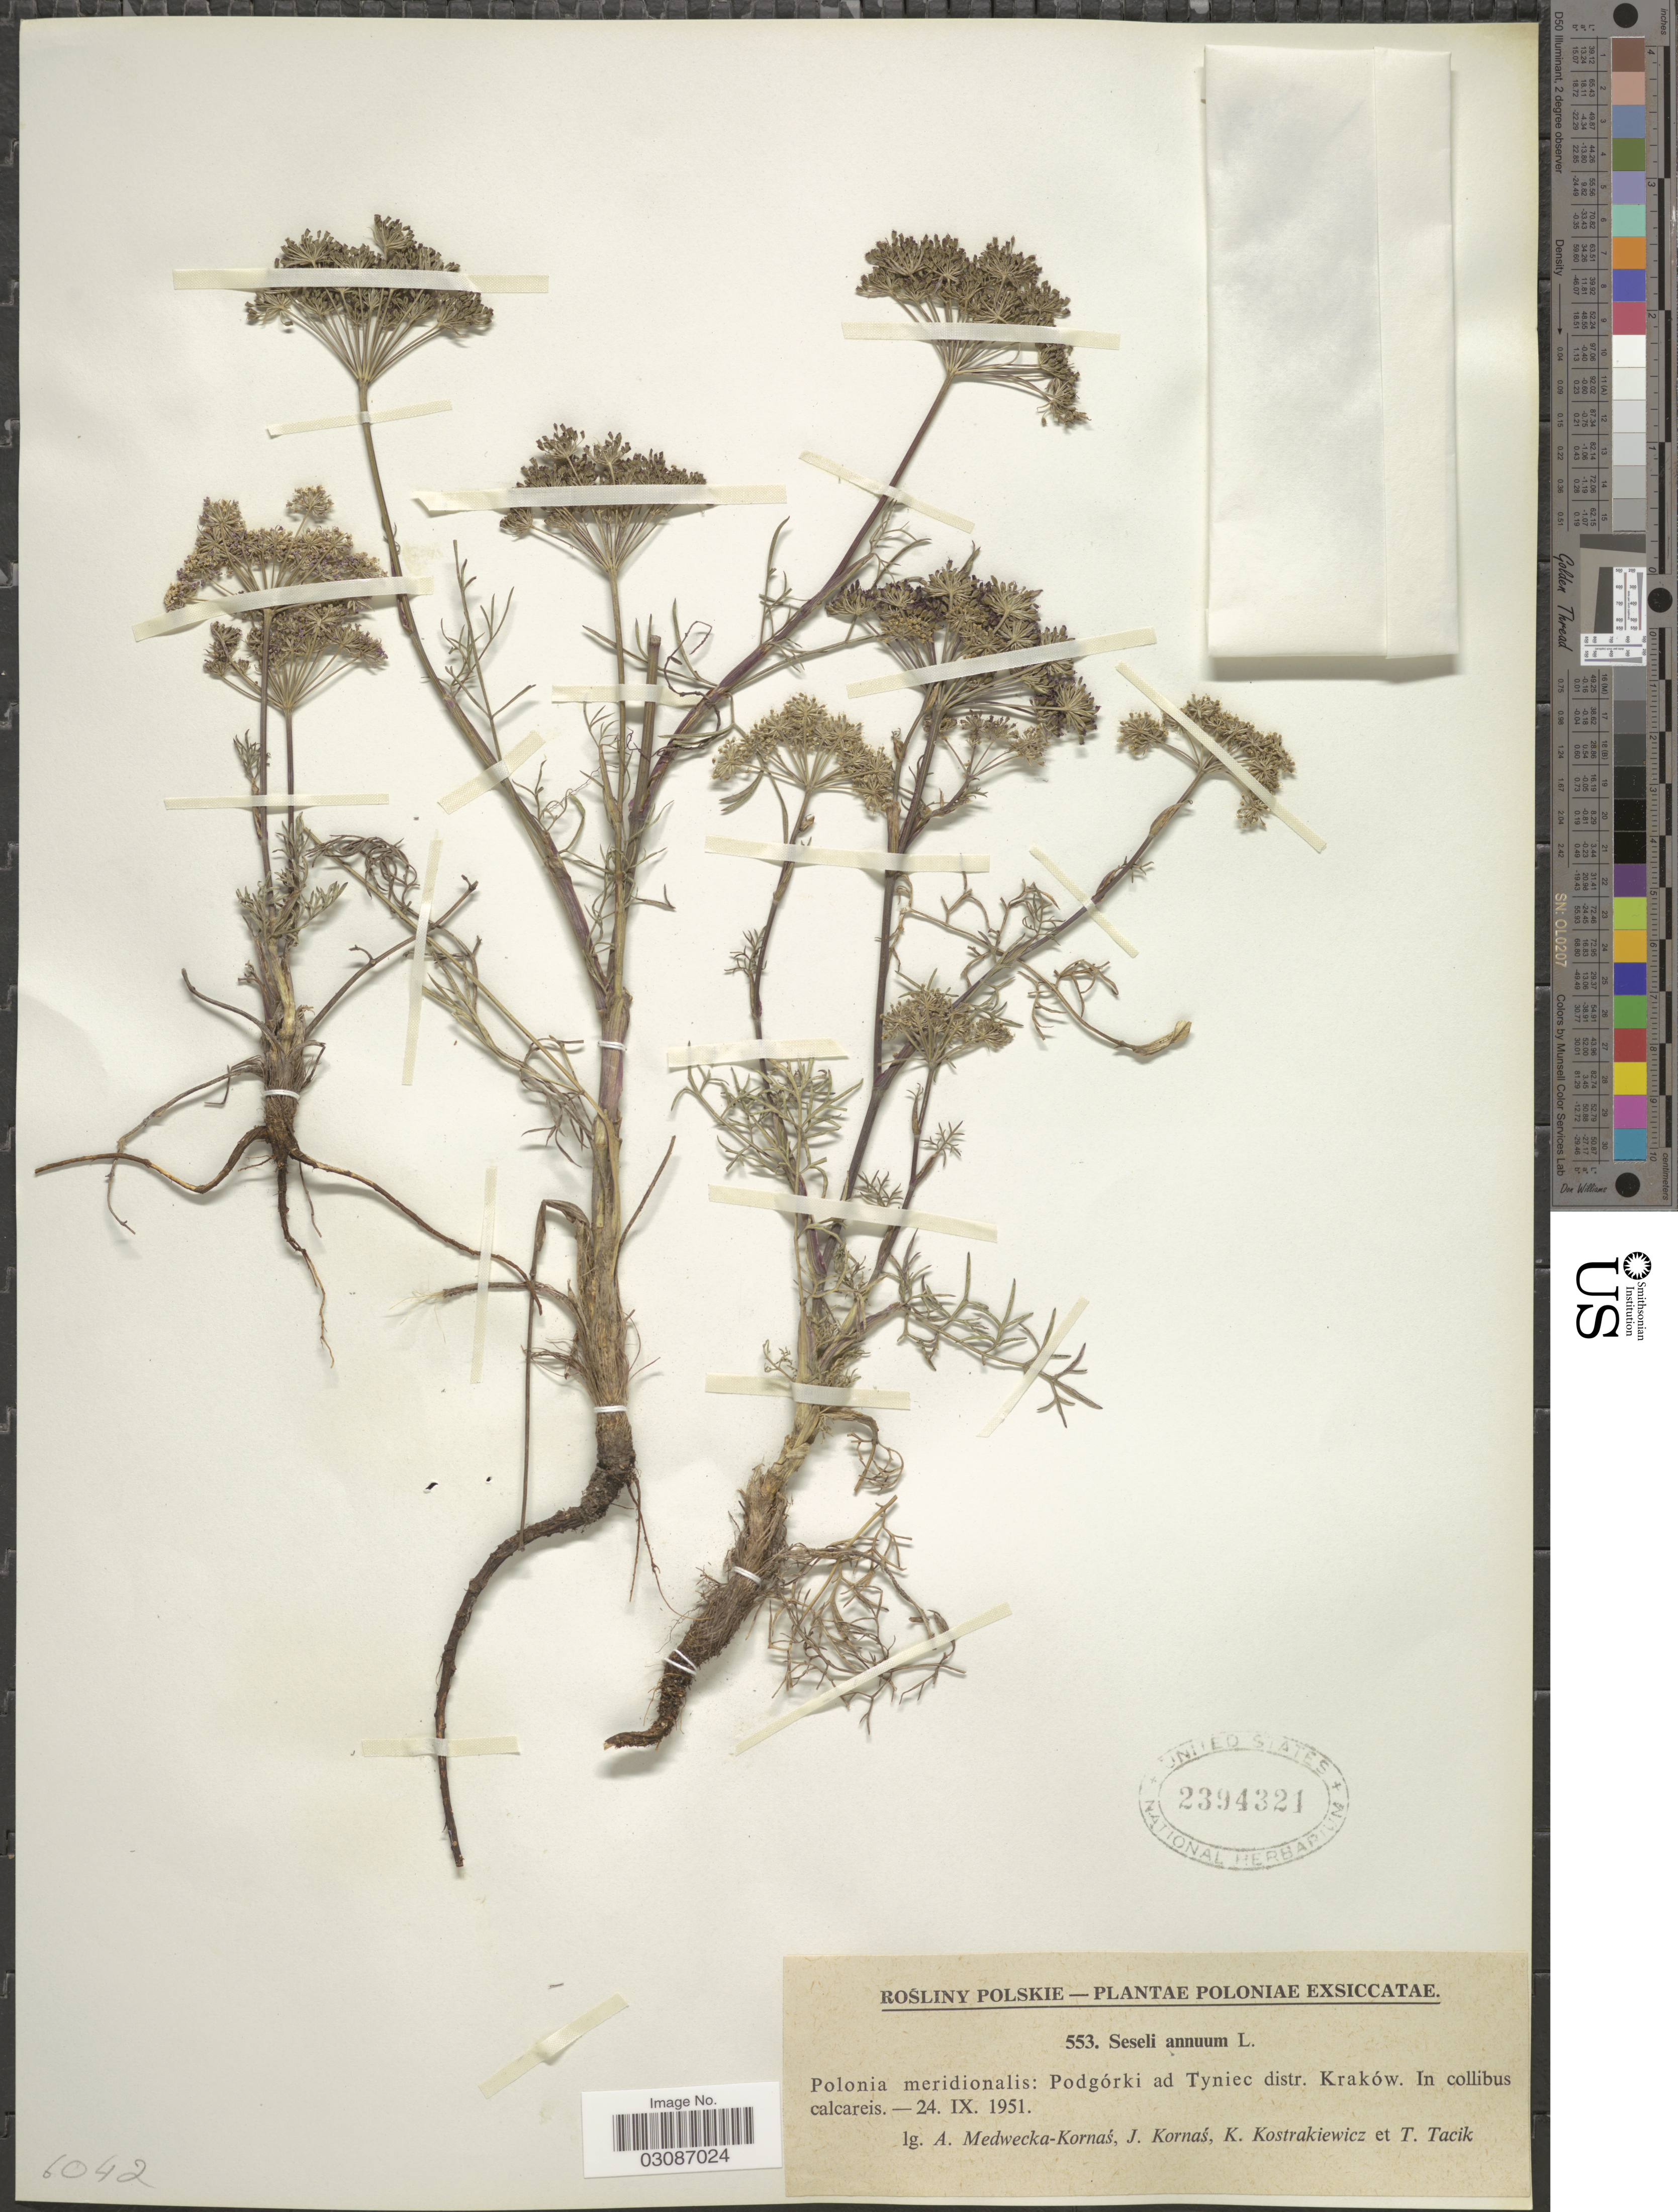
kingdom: Plantae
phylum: Tracheophyta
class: Magnoliopsida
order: Apiales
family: Apiaceae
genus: Seseli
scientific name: Seseli annuum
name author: L.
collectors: A. Medwecka-Kornas, J. Kornas, K. Kostrakiewicz & T. Tacik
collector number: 553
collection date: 1951-09-24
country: Poland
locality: Polonia meridionalis: Podgórki ad Tyniec distr. Kraków.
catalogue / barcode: US 2394321